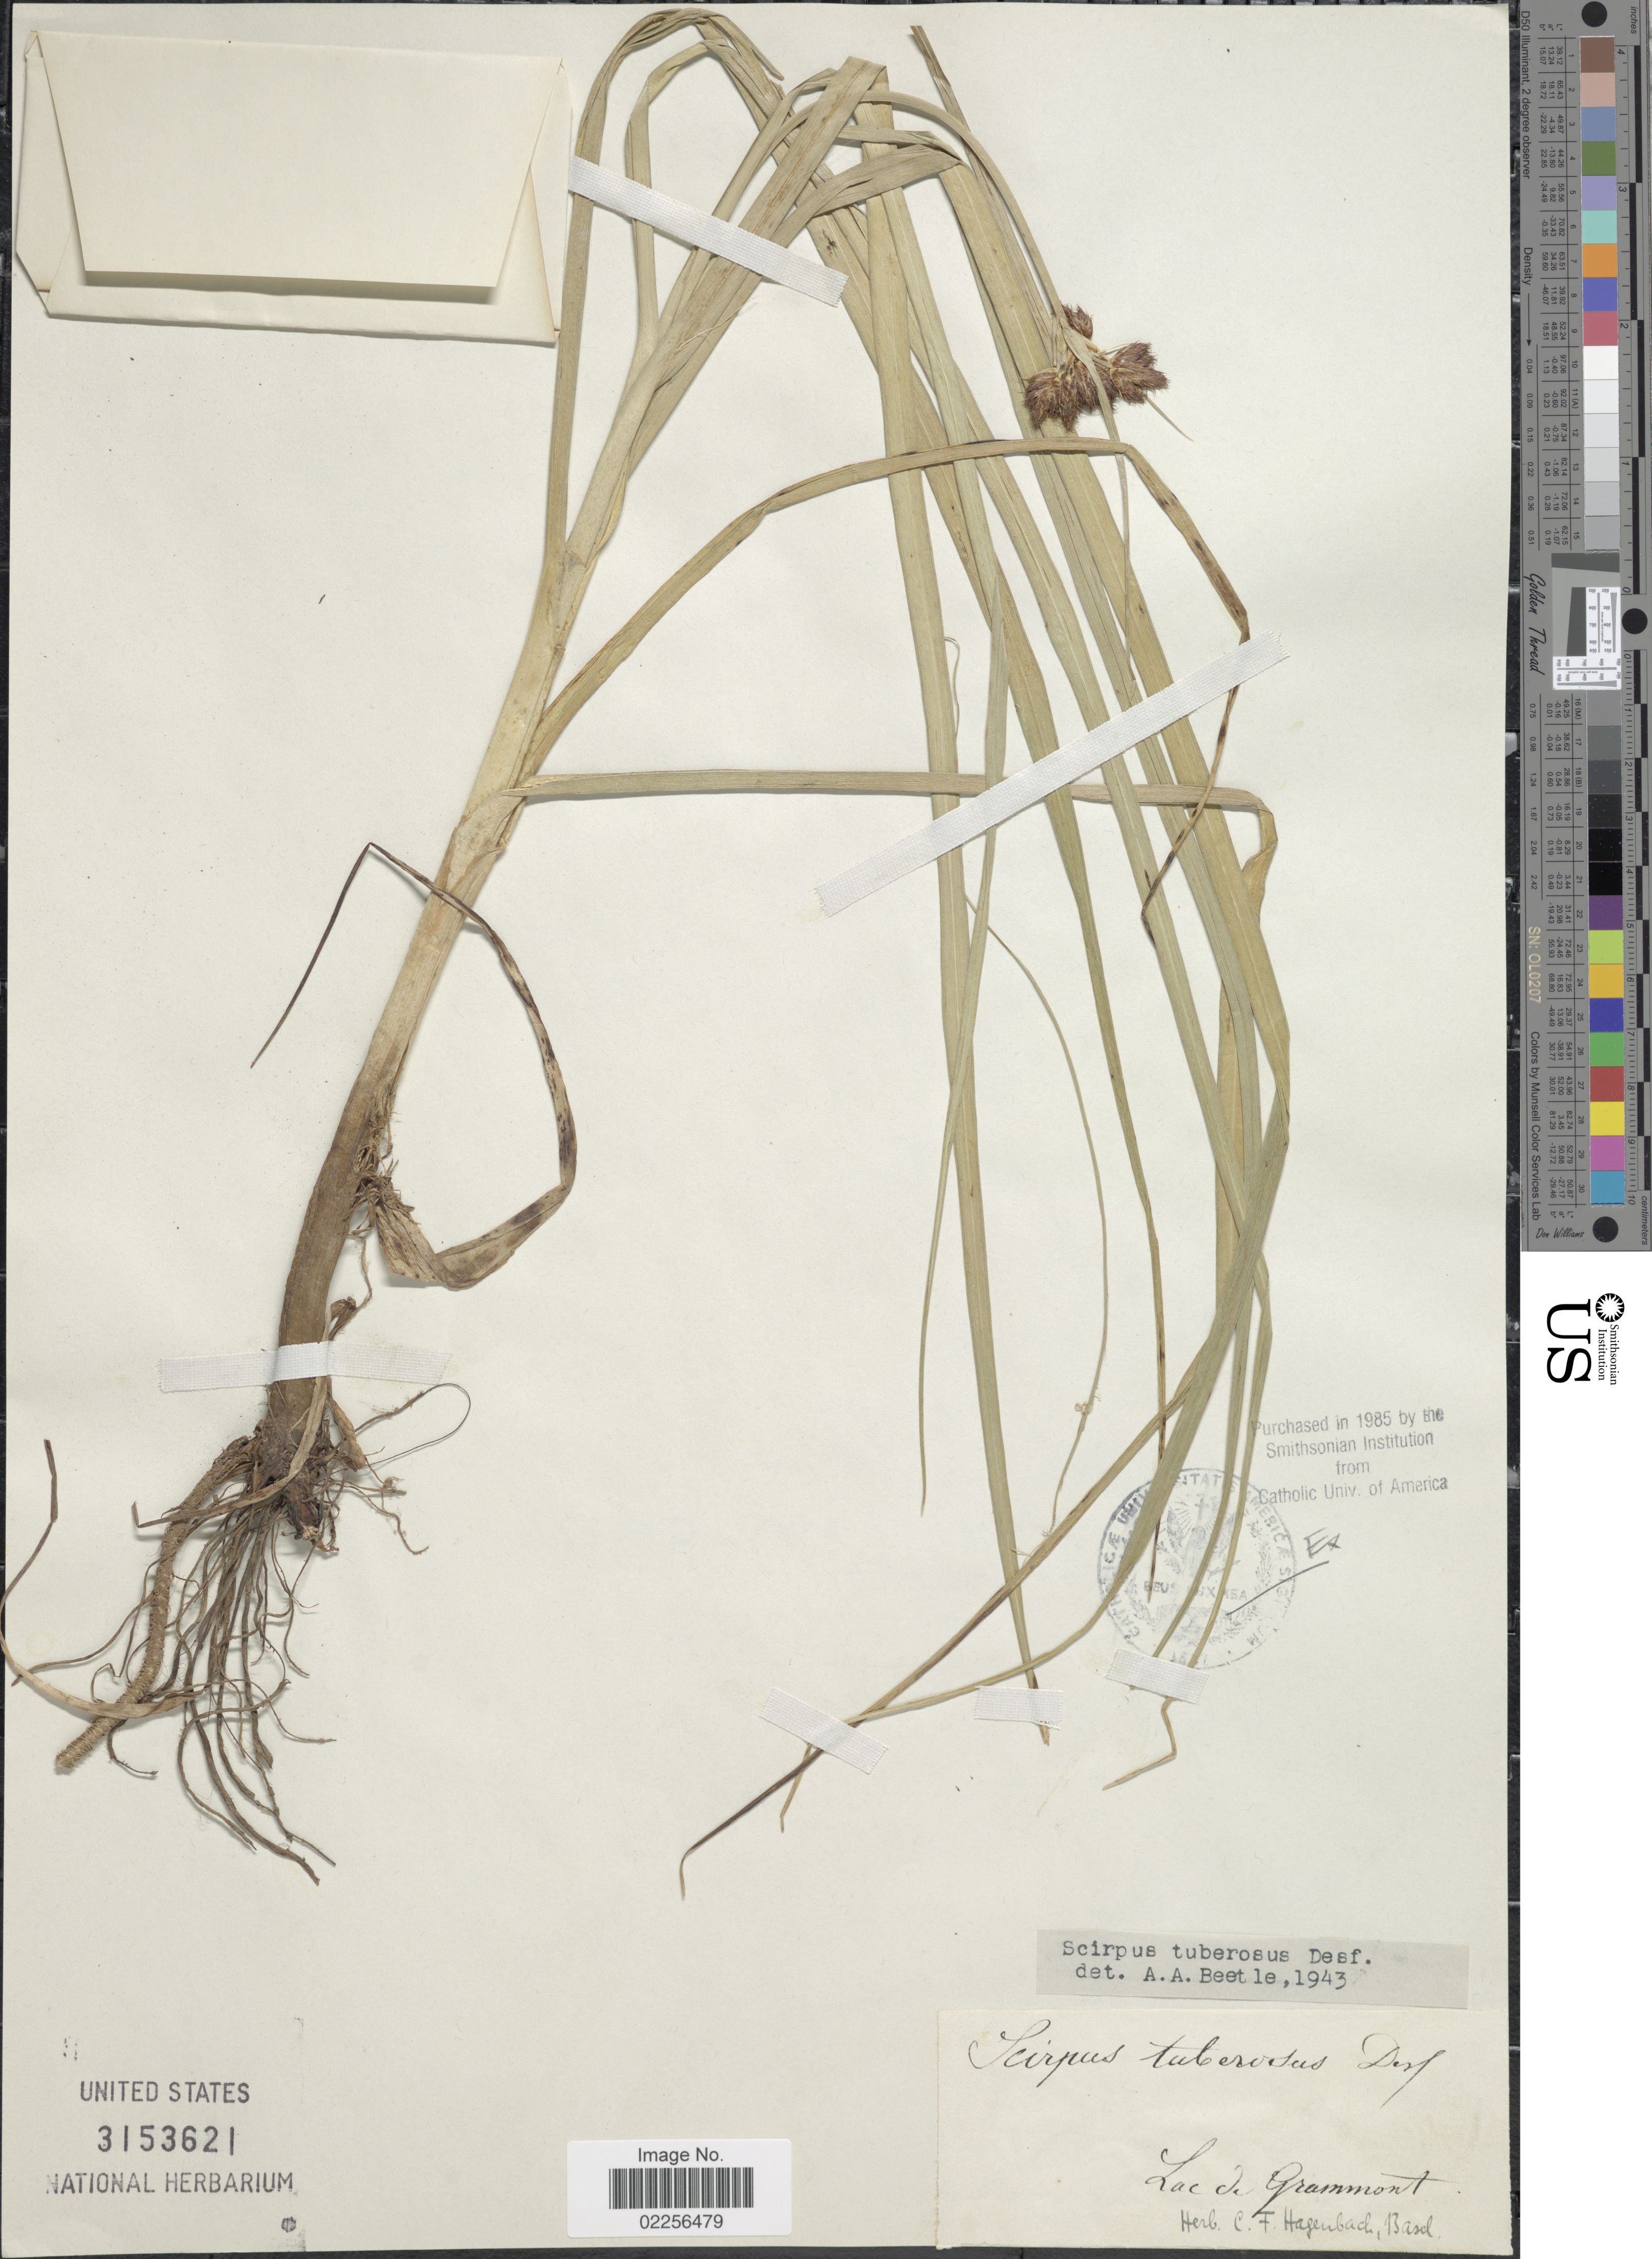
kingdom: Plantae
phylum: Tracheophyta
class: Liliopsida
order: Poales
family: Cyperaceae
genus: Bolboschoenus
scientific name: Bolboschoenus glaucus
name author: (Lam.) S.G. Sm.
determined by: Strong, Mark T., (BOT), Smithsonian Institution - National Museum of Natural History (UNITED STATES)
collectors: Ex herb. C. F. Hagenbach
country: Switzerland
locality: Lac de Grammont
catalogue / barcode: US 3153621